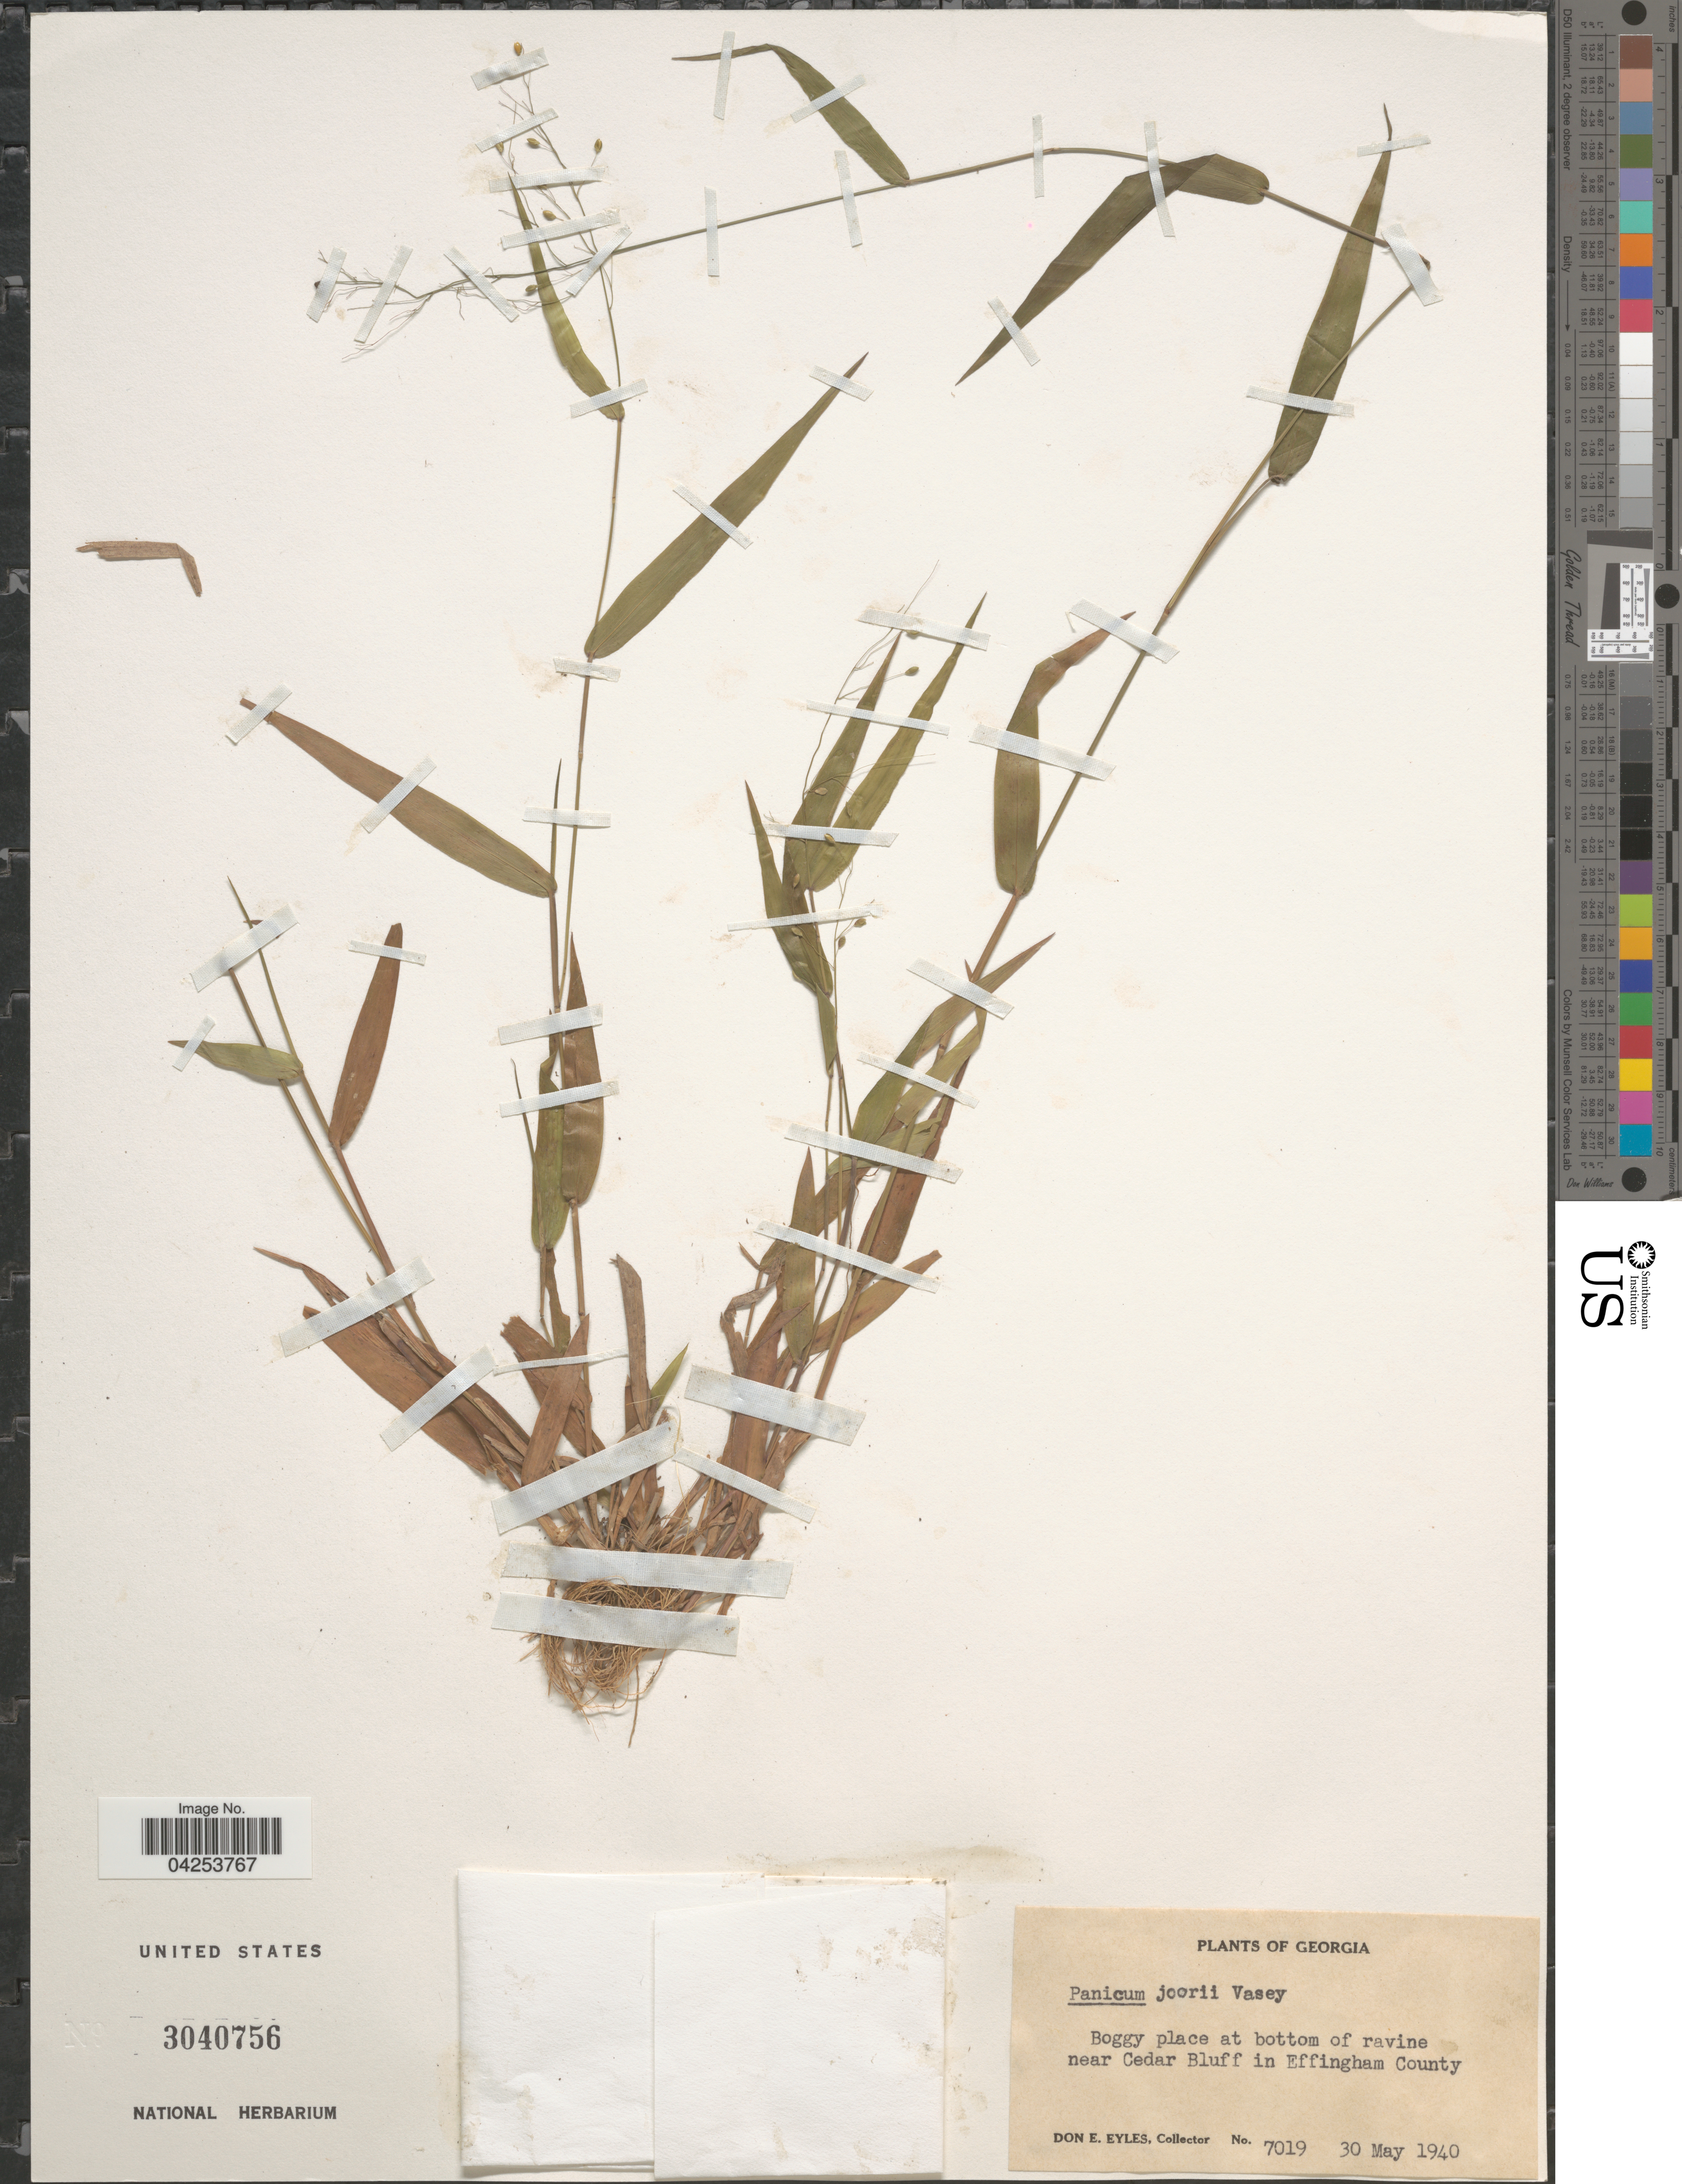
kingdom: Plantae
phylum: Tracheophyta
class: Liliopsida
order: Poales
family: Poaceae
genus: Dichanthelium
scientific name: Dichanthelium commutatum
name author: (Schult.) Gould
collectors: D. Eyles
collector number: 7019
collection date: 1940-05-30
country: United States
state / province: Georgia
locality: Boggy place at bottom of ravine near Cedar Bluff in Effingham County.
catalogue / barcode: US 3040756